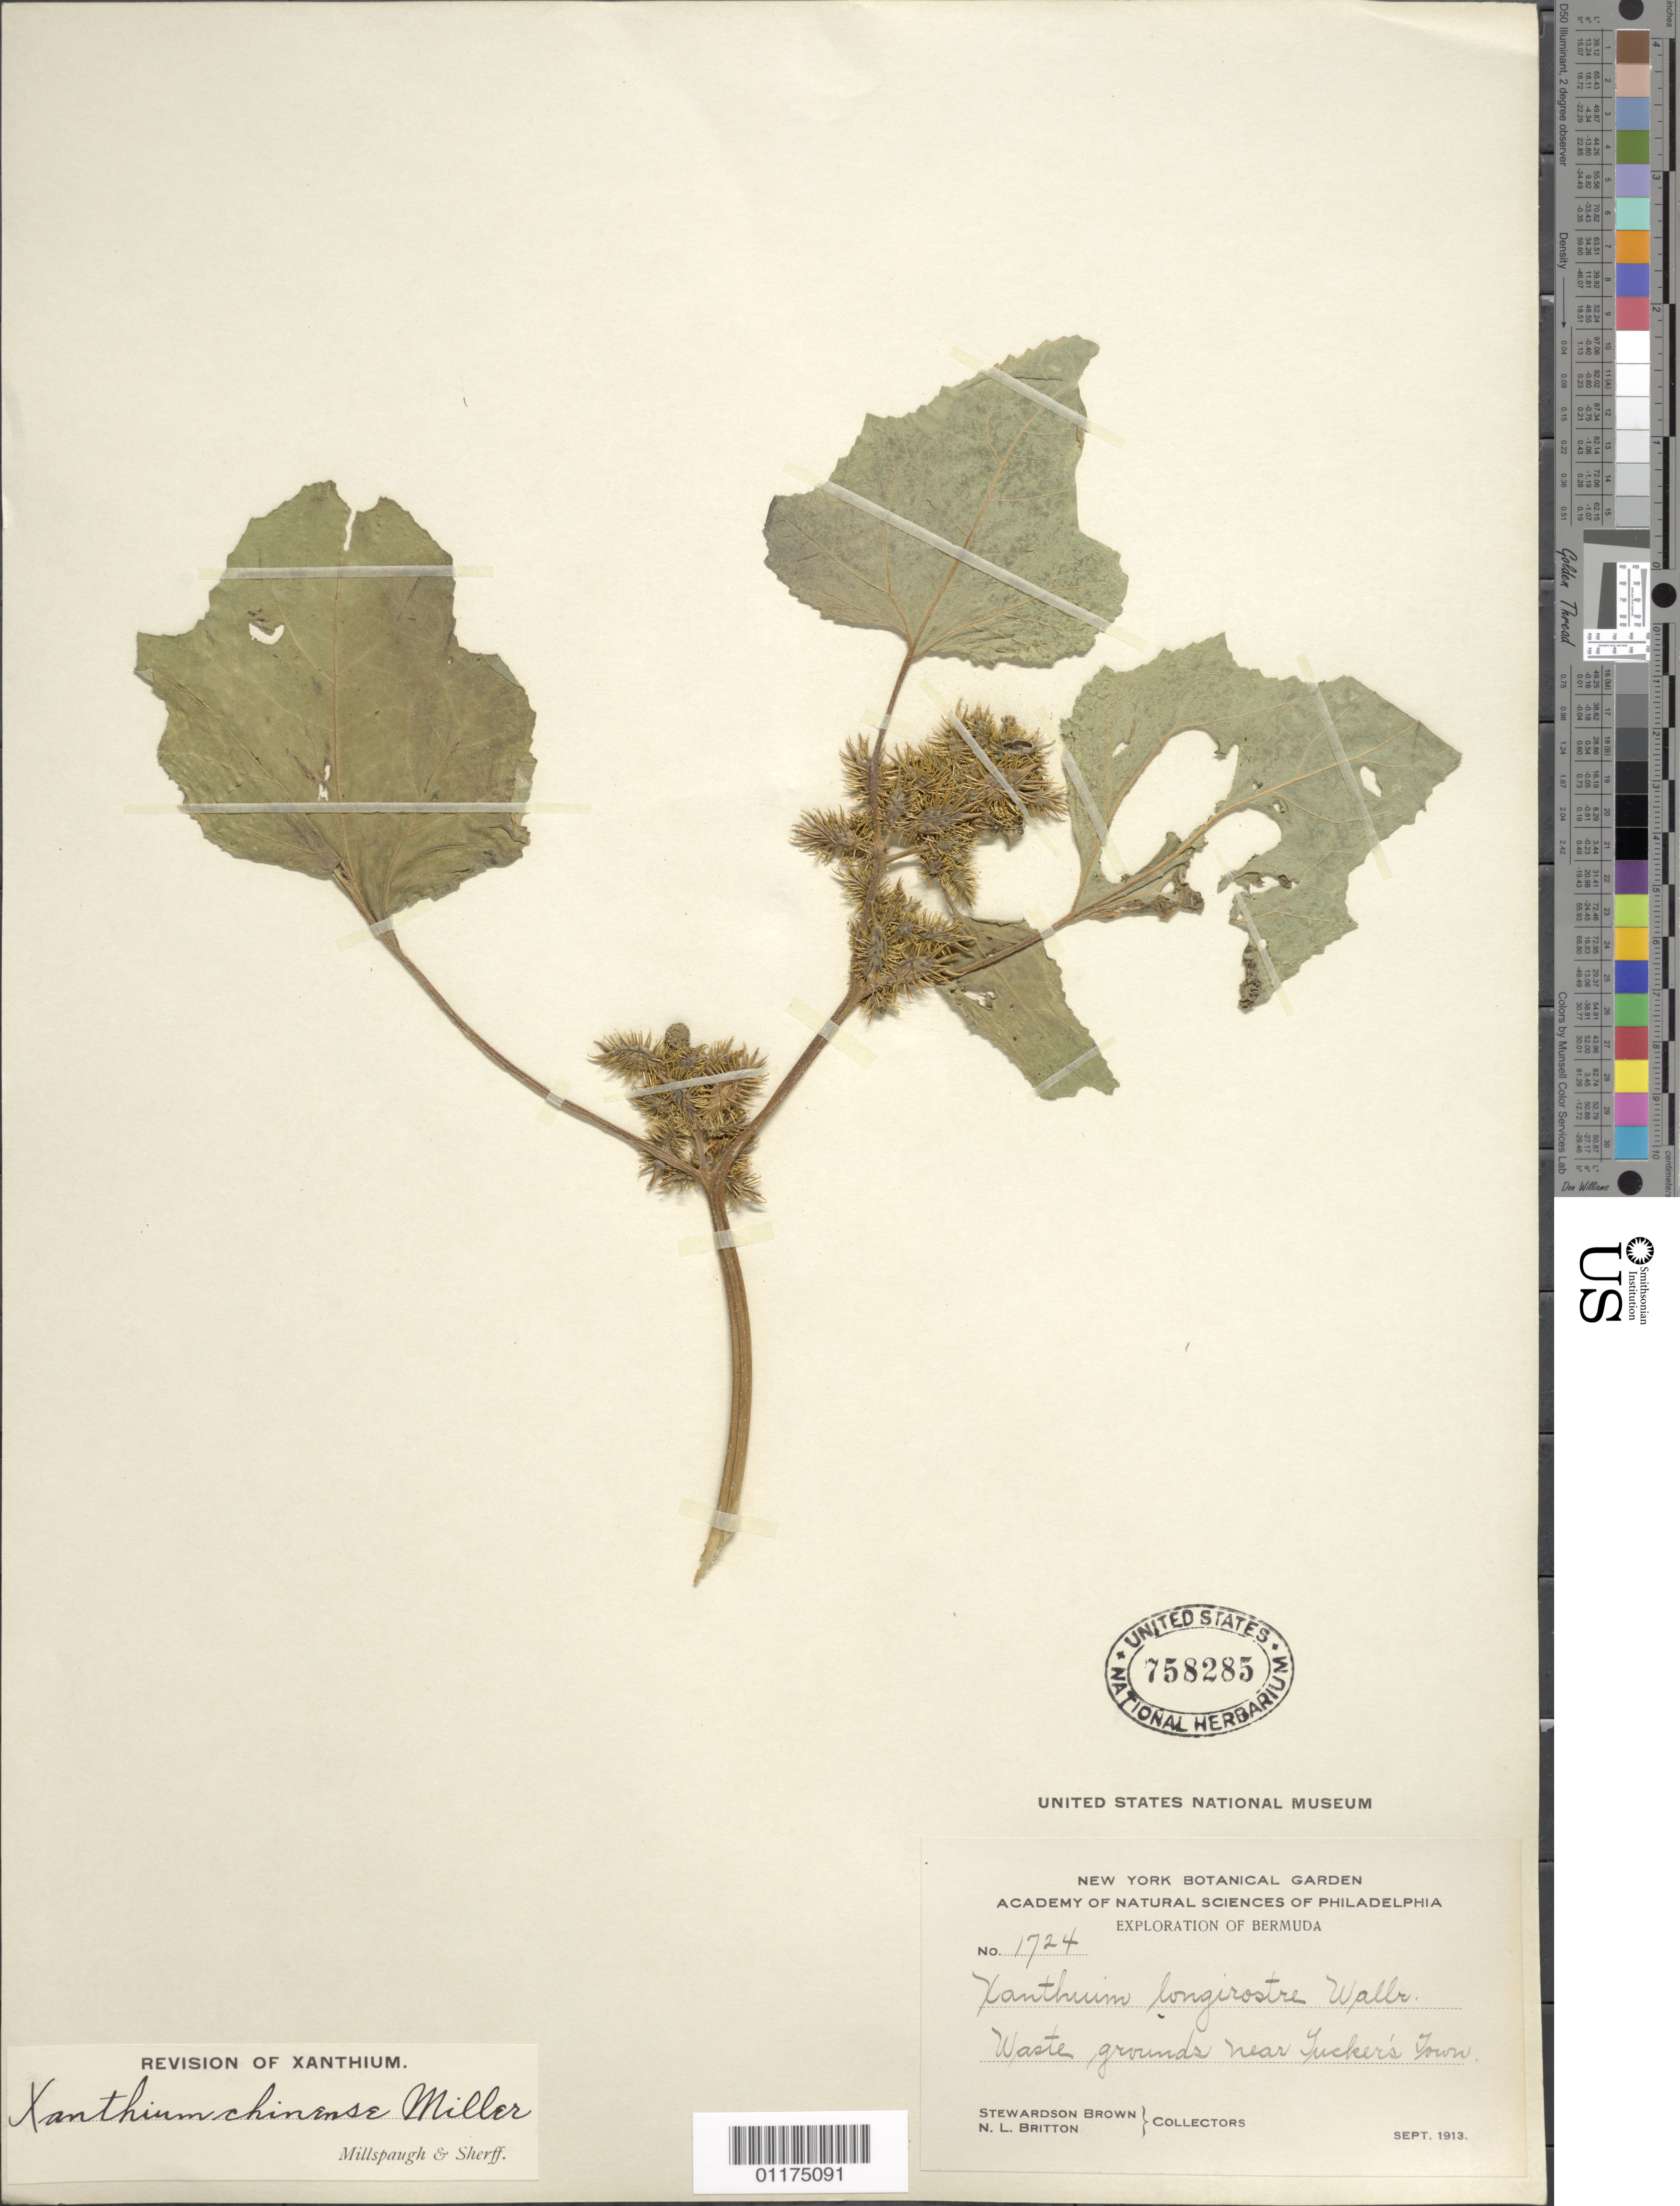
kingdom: Plantae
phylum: Tracheophyta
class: Magnoliopsida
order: Asterales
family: Asteraceae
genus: Xanthium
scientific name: Xanthium strumarium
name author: L.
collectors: S. Brown & N. Britton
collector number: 1724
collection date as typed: Sep 1913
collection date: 1913-09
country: Bermuda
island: Bermuda I.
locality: Waste, grounds near Tucker's Town.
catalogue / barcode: US 758285